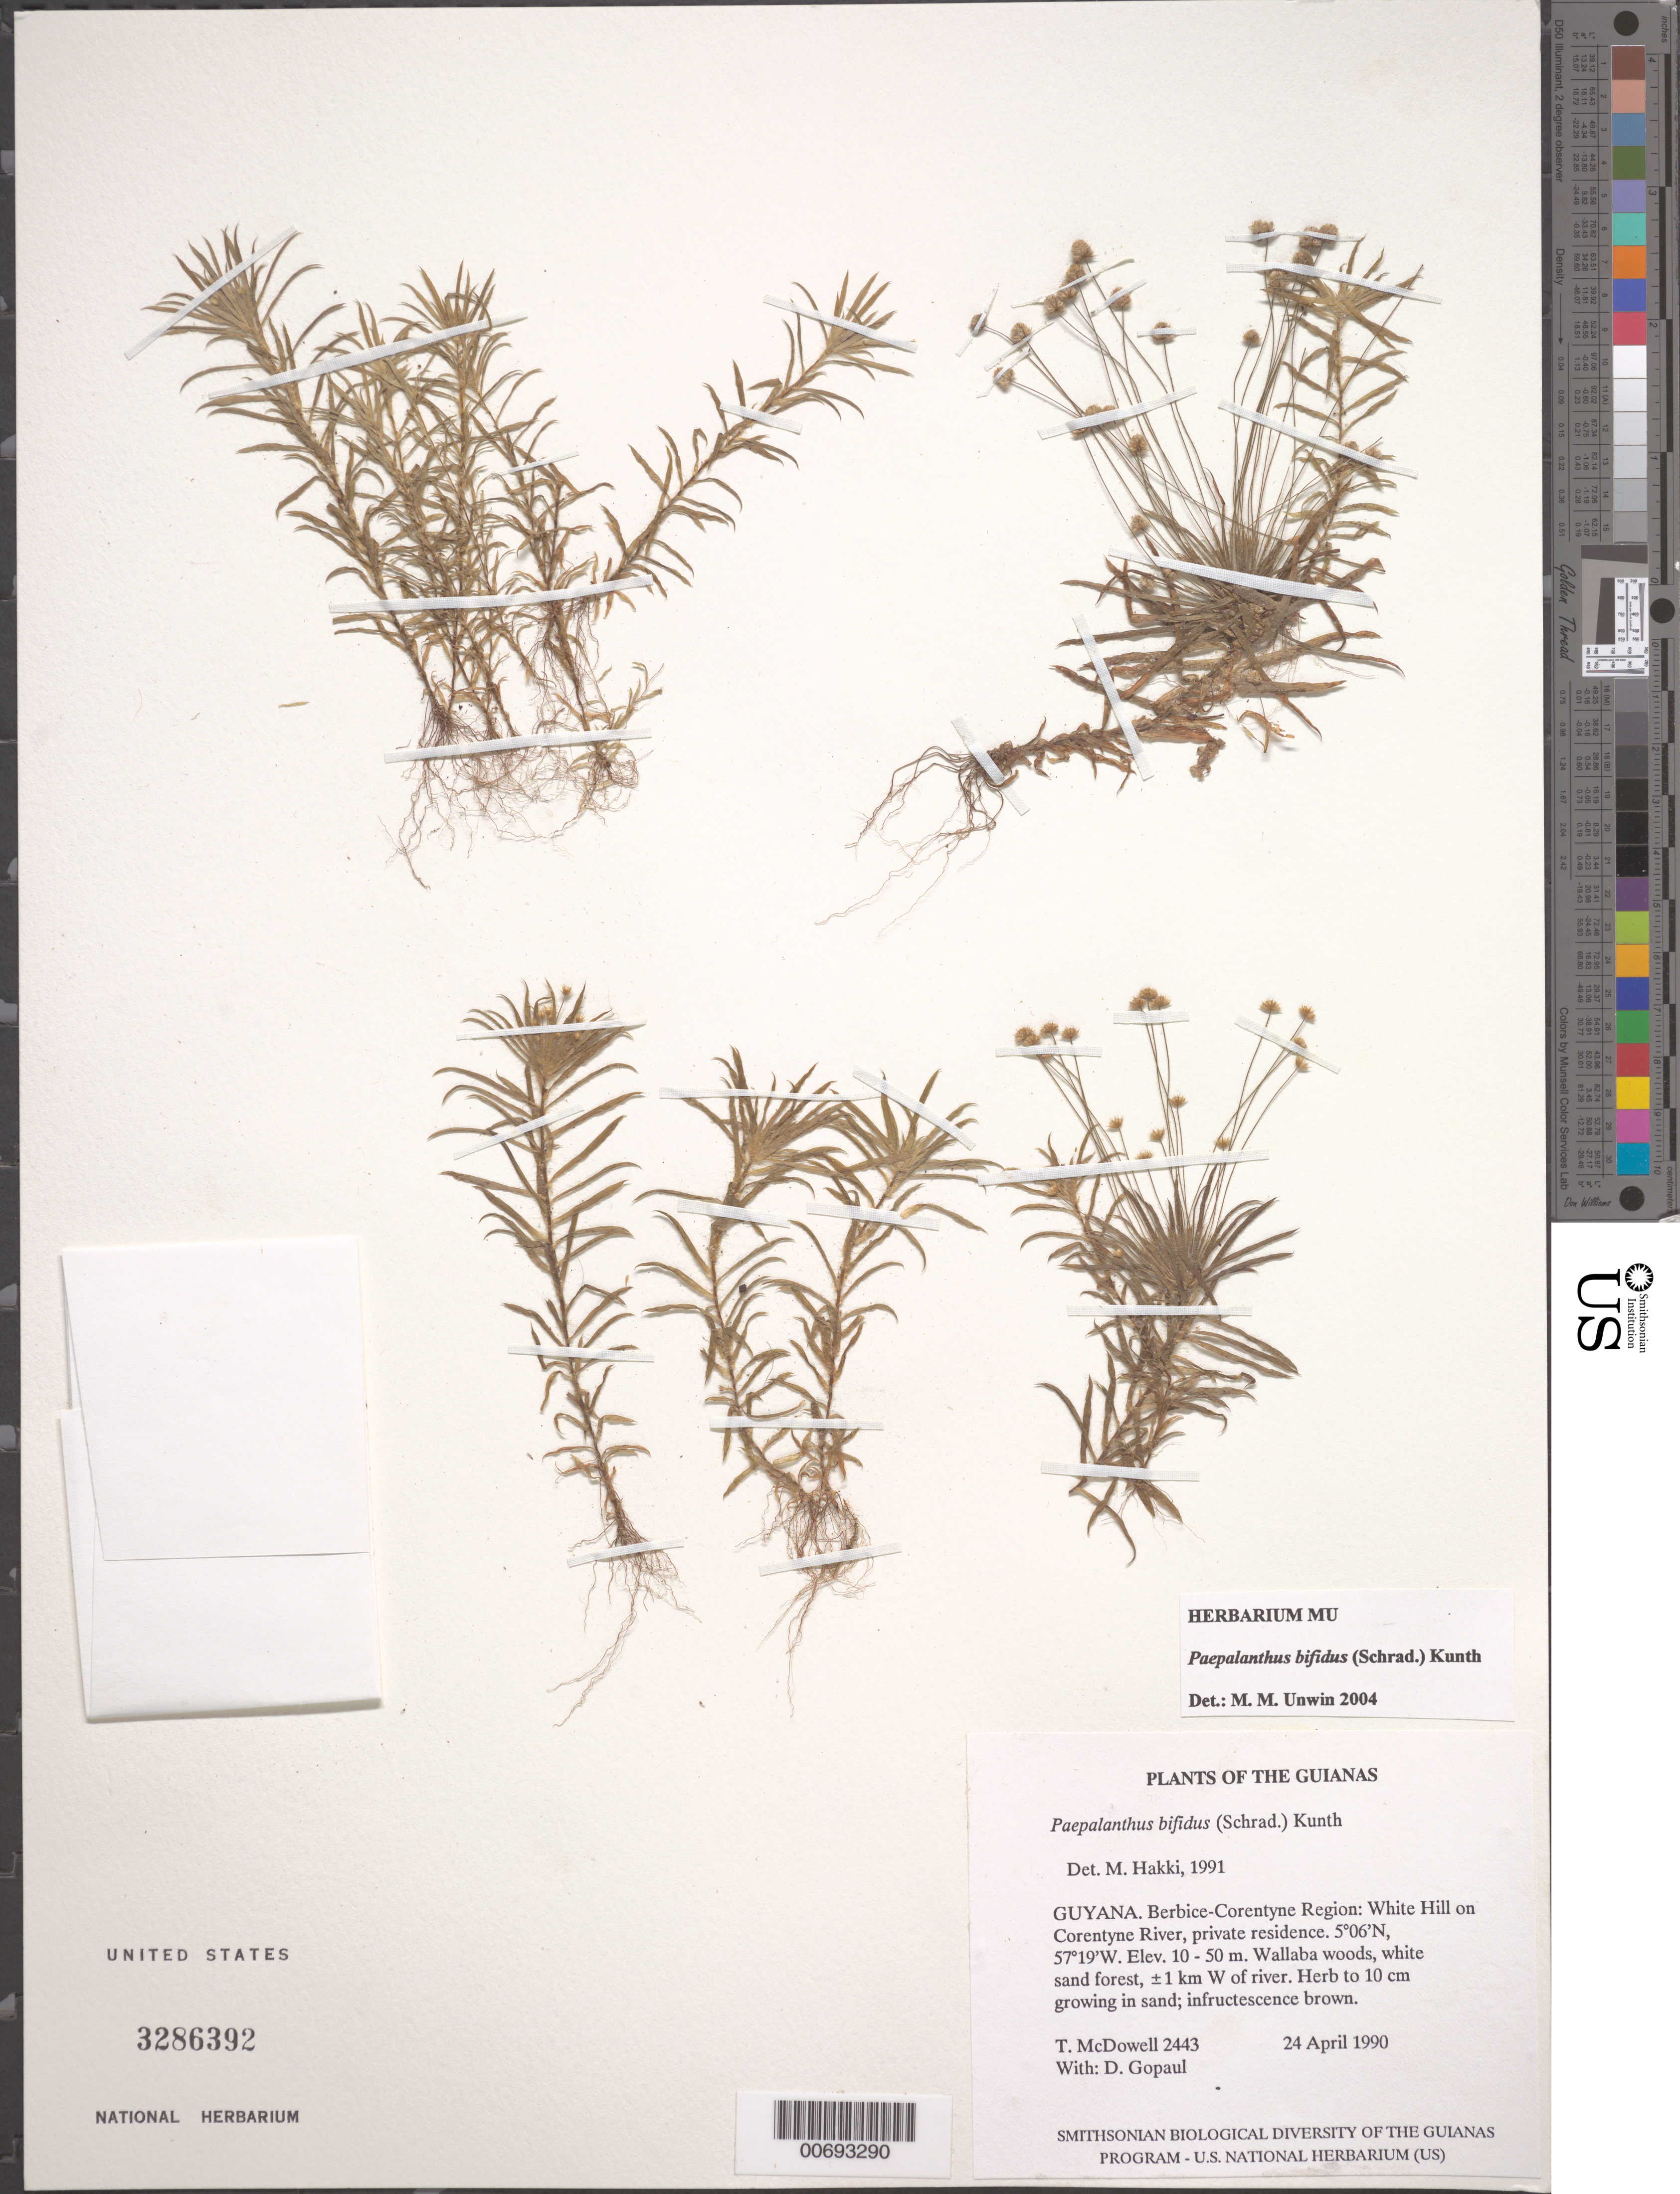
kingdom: Plantae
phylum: Tracheophyta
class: Liliopsida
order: Poales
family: Eriocaulaceae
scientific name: Giuliettia bifida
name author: (Schrad.) Andrino & Sano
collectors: T. McDowell & D. Gopaul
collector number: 2443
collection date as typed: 24 April 1990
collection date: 1990-04-24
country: Guyana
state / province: E. Berbice-Corentyne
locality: White Hill on Corentyne River, private residence, 1 km W of river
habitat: Wallaba woods, white sand forest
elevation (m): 10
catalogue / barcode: US 3286392